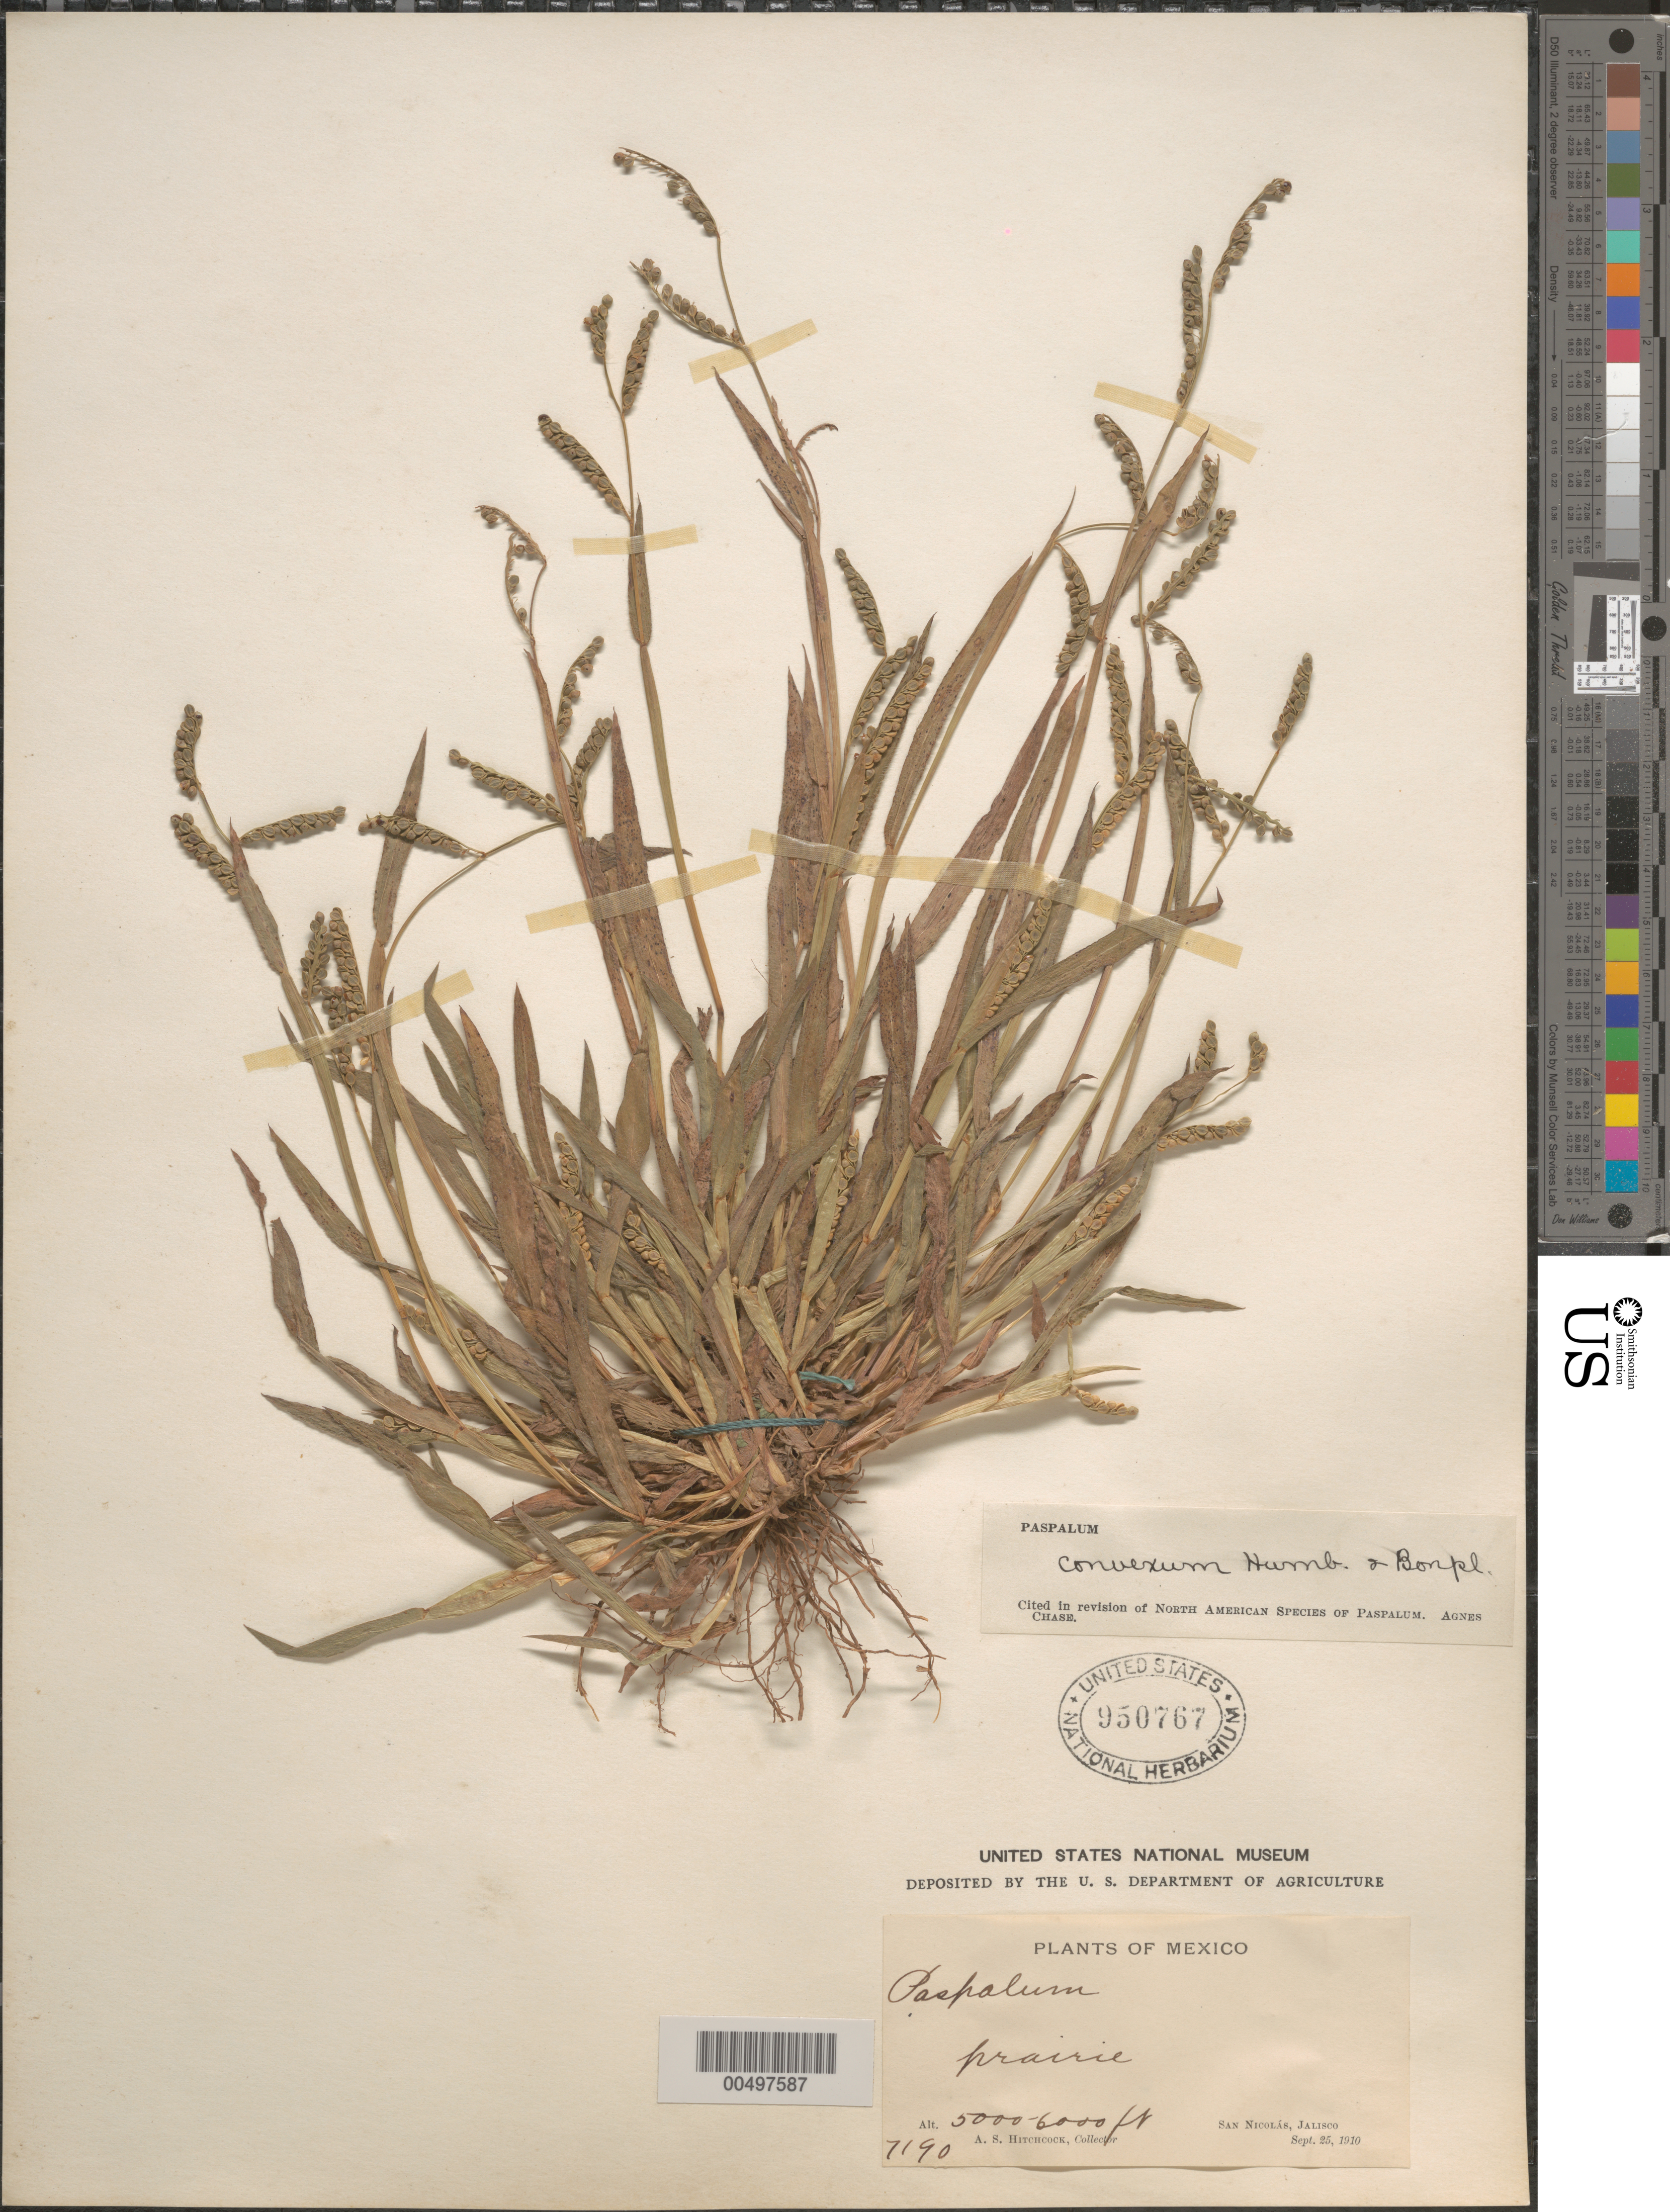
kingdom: Plantae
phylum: Tracheophyta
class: Liliopsida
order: Poales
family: Poaceae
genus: Paspalum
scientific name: Paspalum convexum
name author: Humb. & Bonpl. ex Flüggé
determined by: Chase, [M.] Agnes, (US)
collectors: A. S. Hitchcock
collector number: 7190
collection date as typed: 25 Sep 1910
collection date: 1910-09-25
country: Mexico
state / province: Jalisco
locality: San Nicolás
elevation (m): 1524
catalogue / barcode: US 950767